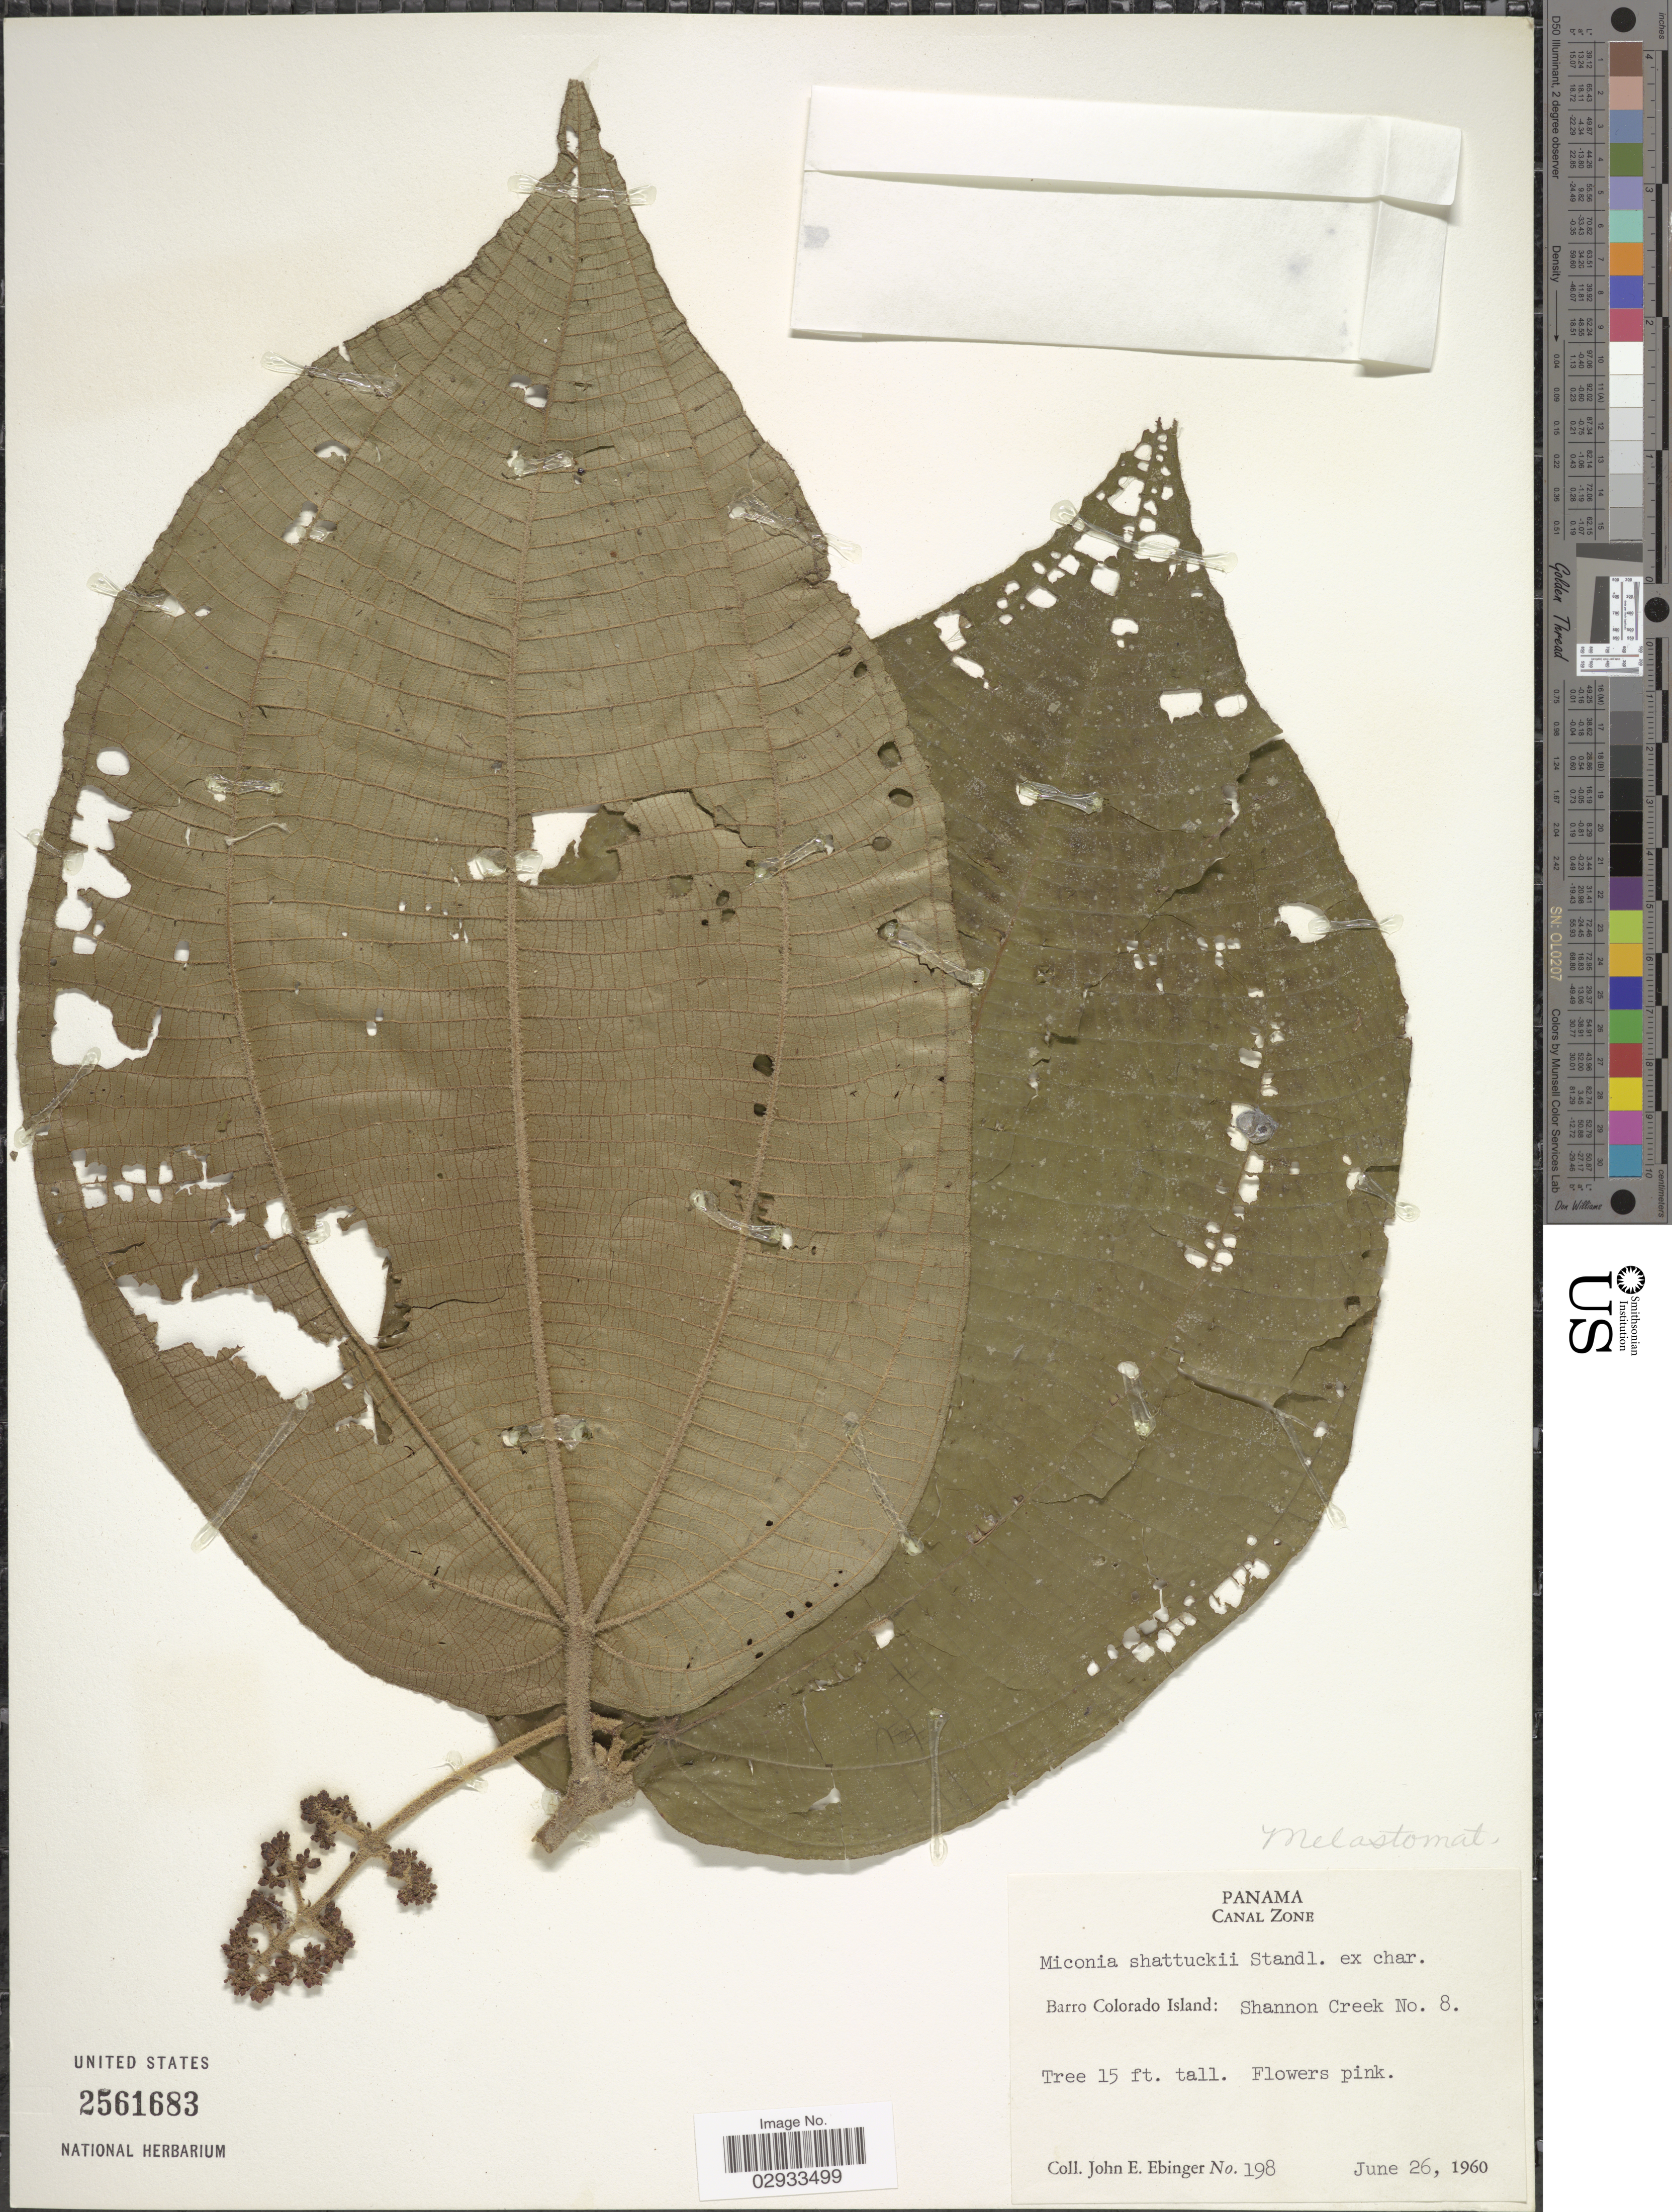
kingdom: Plantae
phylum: Tracheophyta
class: Magnoliopsida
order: Myrtales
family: Melastomataceae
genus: Miconia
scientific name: Miconia shattuckii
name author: Standl.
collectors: J. Ebinger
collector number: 198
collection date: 1960-06-26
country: Panama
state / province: Panamá Oeste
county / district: Canal Zone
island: Barro Colorado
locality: Canal Zone. Barro Colorado Island: Shannon Creek No. 8.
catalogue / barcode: US 2561683